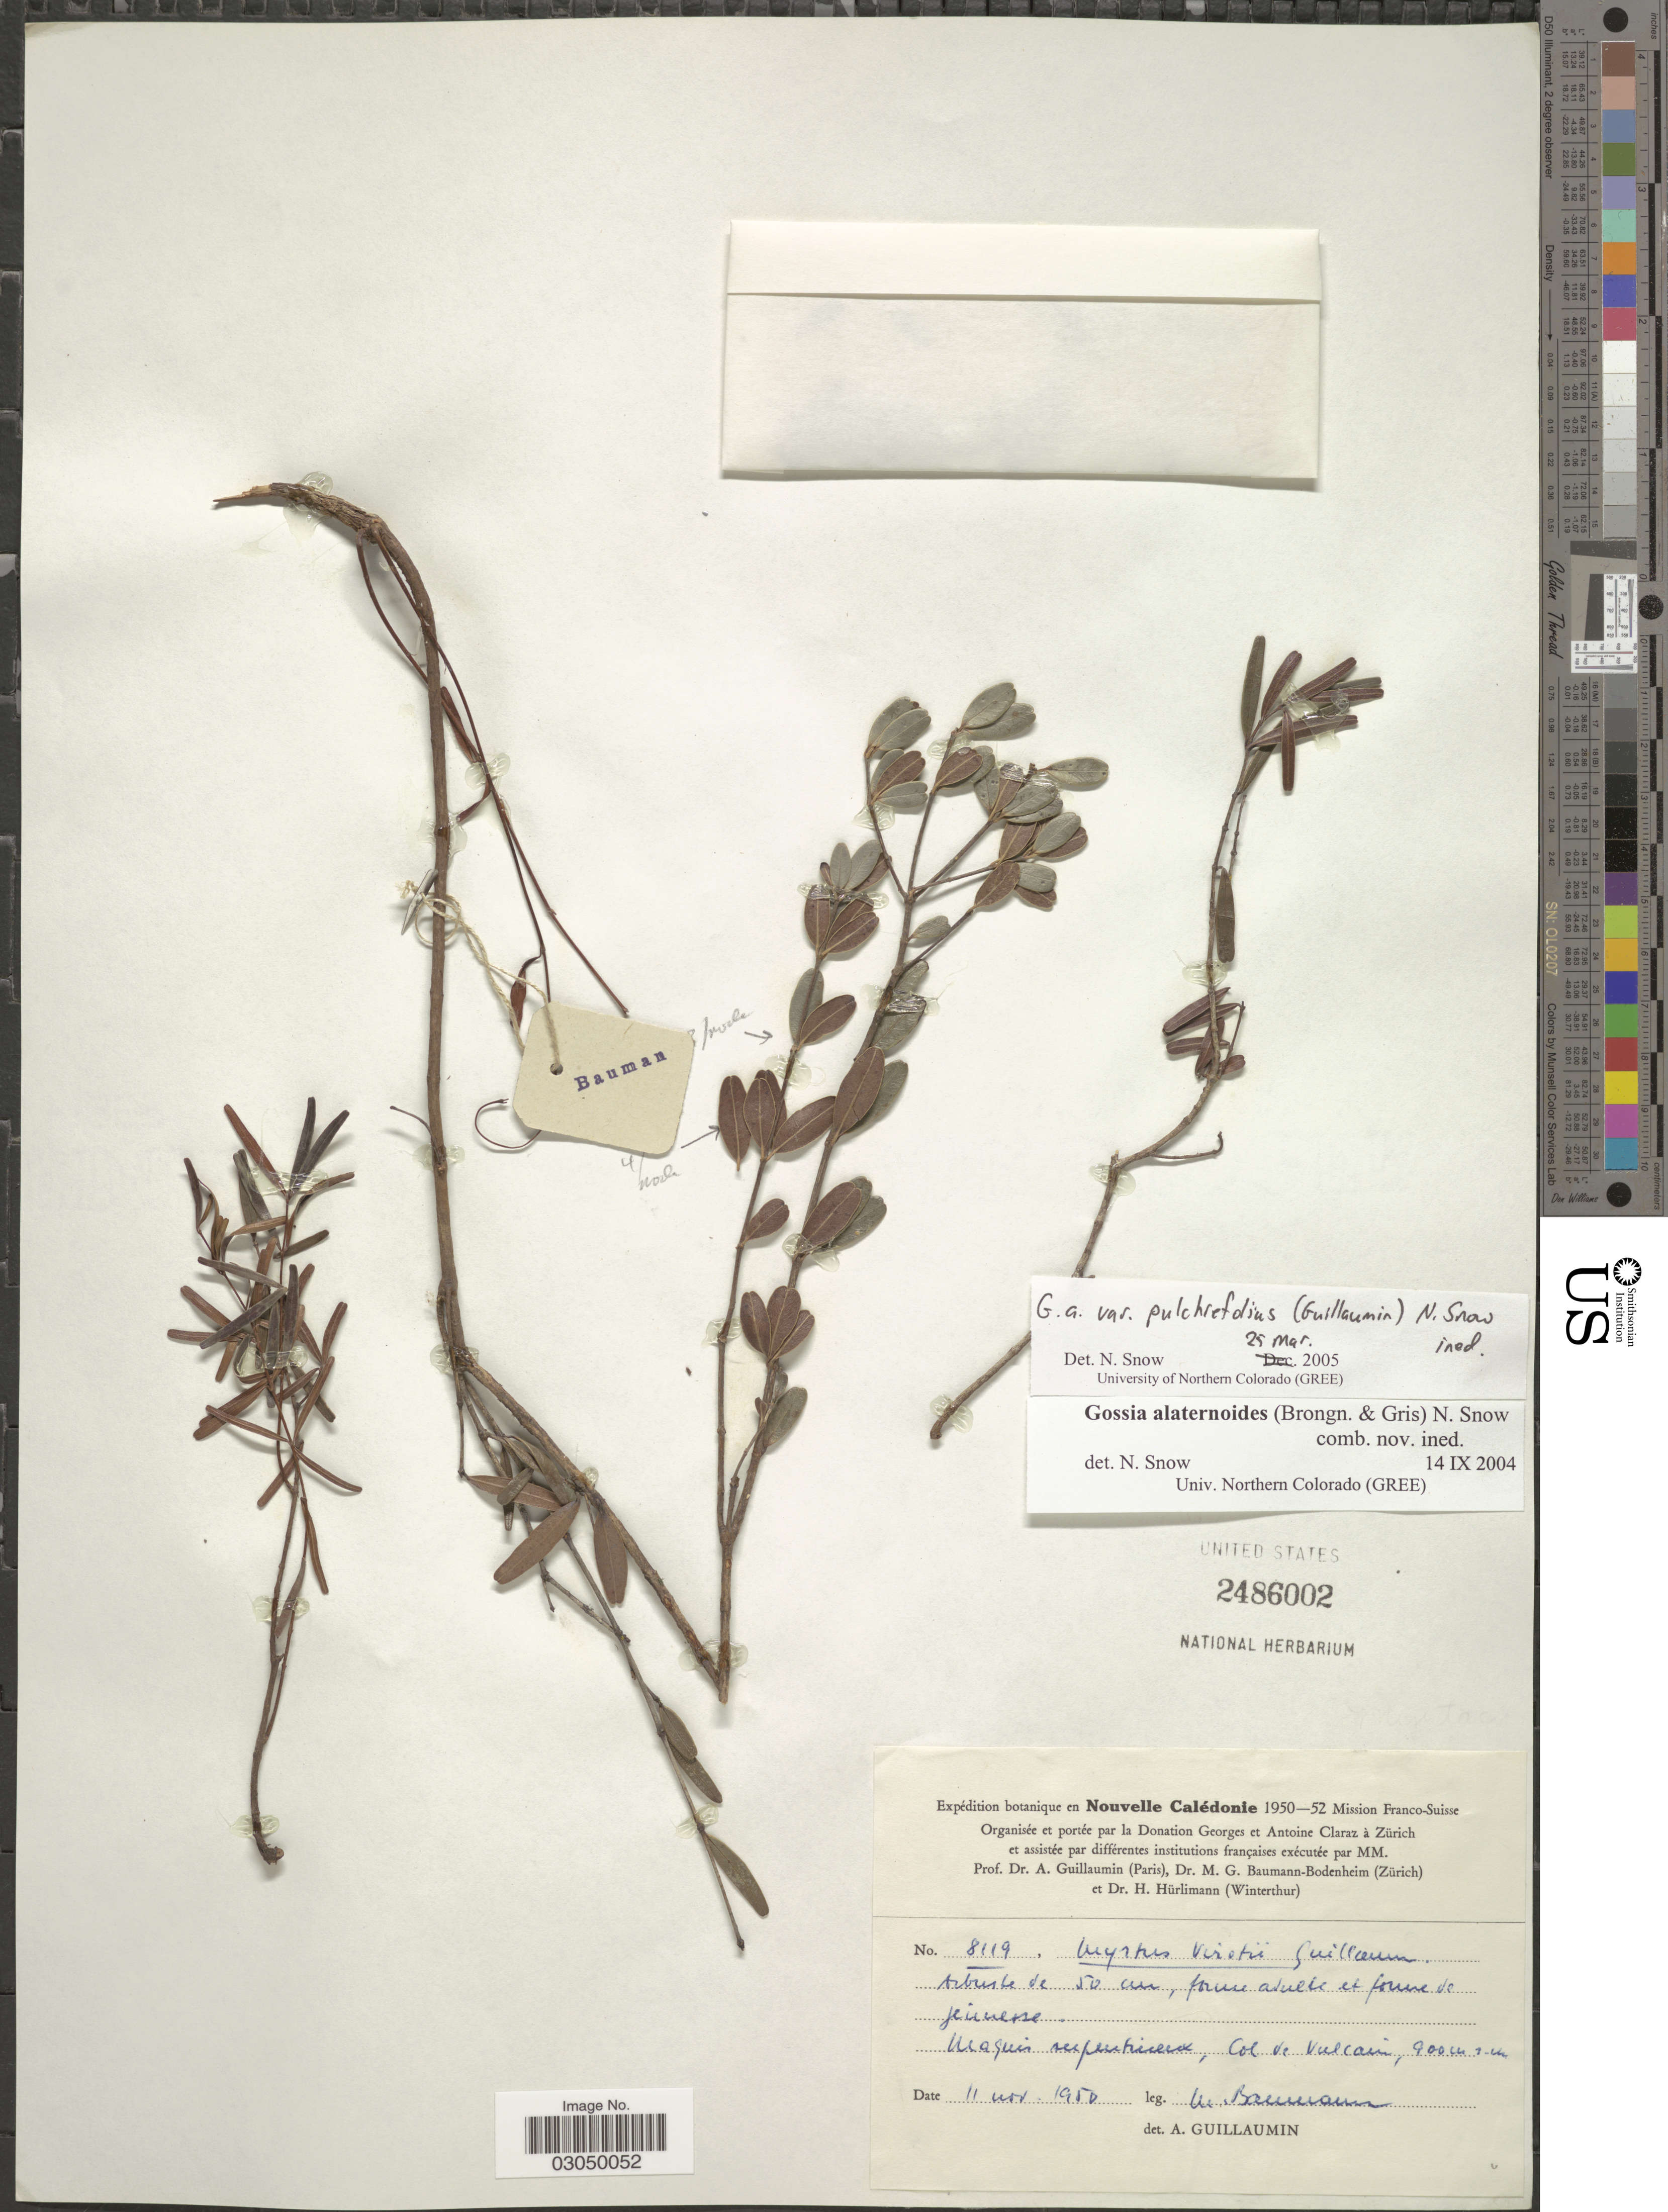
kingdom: Plantae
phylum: Tracheophyta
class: Magnoliopsida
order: Myrtales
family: Myrtaceae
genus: Gossia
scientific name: Gossia virotii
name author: (Guillaumin) N. Snow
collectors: M. Baumann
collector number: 8119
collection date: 1950-11-11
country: New Caledonia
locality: En Nouvelle-Calédonie. Maquis serpentineux, Col de Vulcain.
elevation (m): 900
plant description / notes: CIted by N. Snow, Adansonia, sér. 3, 42: 172. 2020.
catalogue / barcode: US 2486002